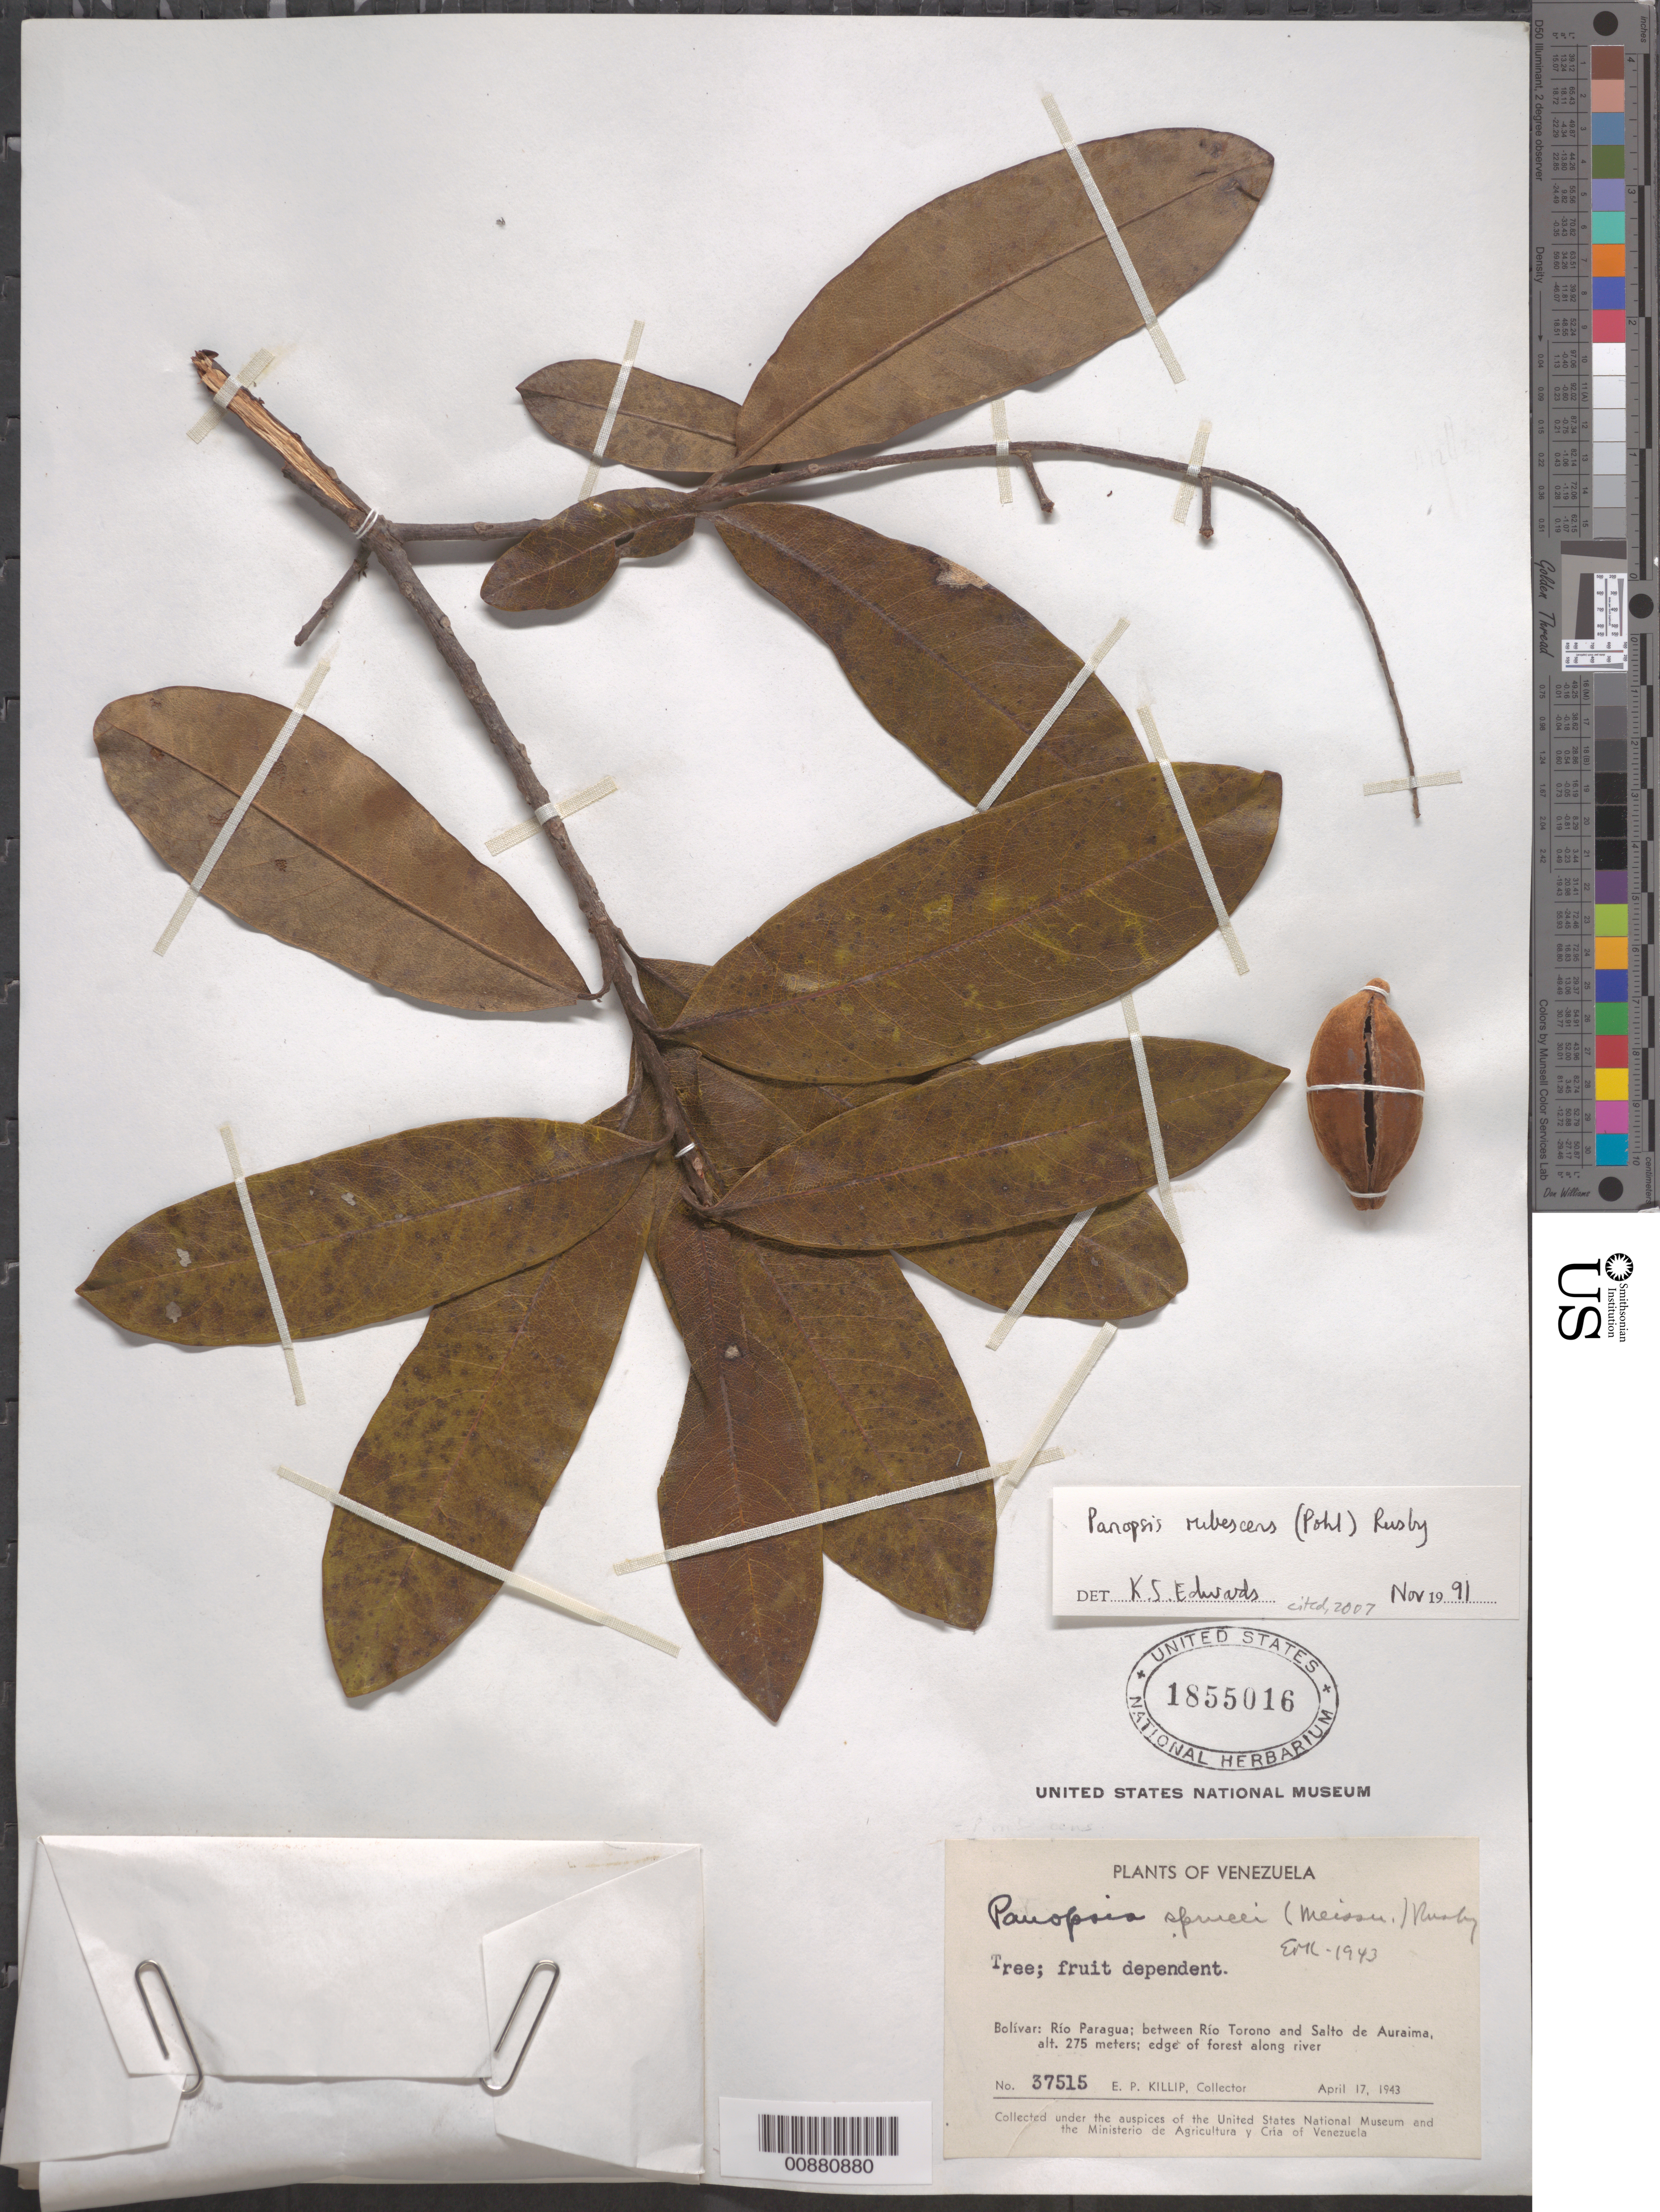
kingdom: Plantae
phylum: Tracheophyta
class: Magnoliopsida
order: Proteales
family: Proteaceae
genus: Panopsis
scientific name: Panopsis rubescens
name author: (Pohl) Pittier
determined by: Edwards, K. S.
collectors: E. P. Killip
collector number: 37515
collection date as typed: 17-Apr-43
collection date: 1943-04-17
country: Venezuela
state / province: Bolívar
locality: Río Paragua, between Río Torono and Salto de Auraima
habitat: Edge of forest, along river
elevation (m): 275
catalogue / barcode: US 1855016